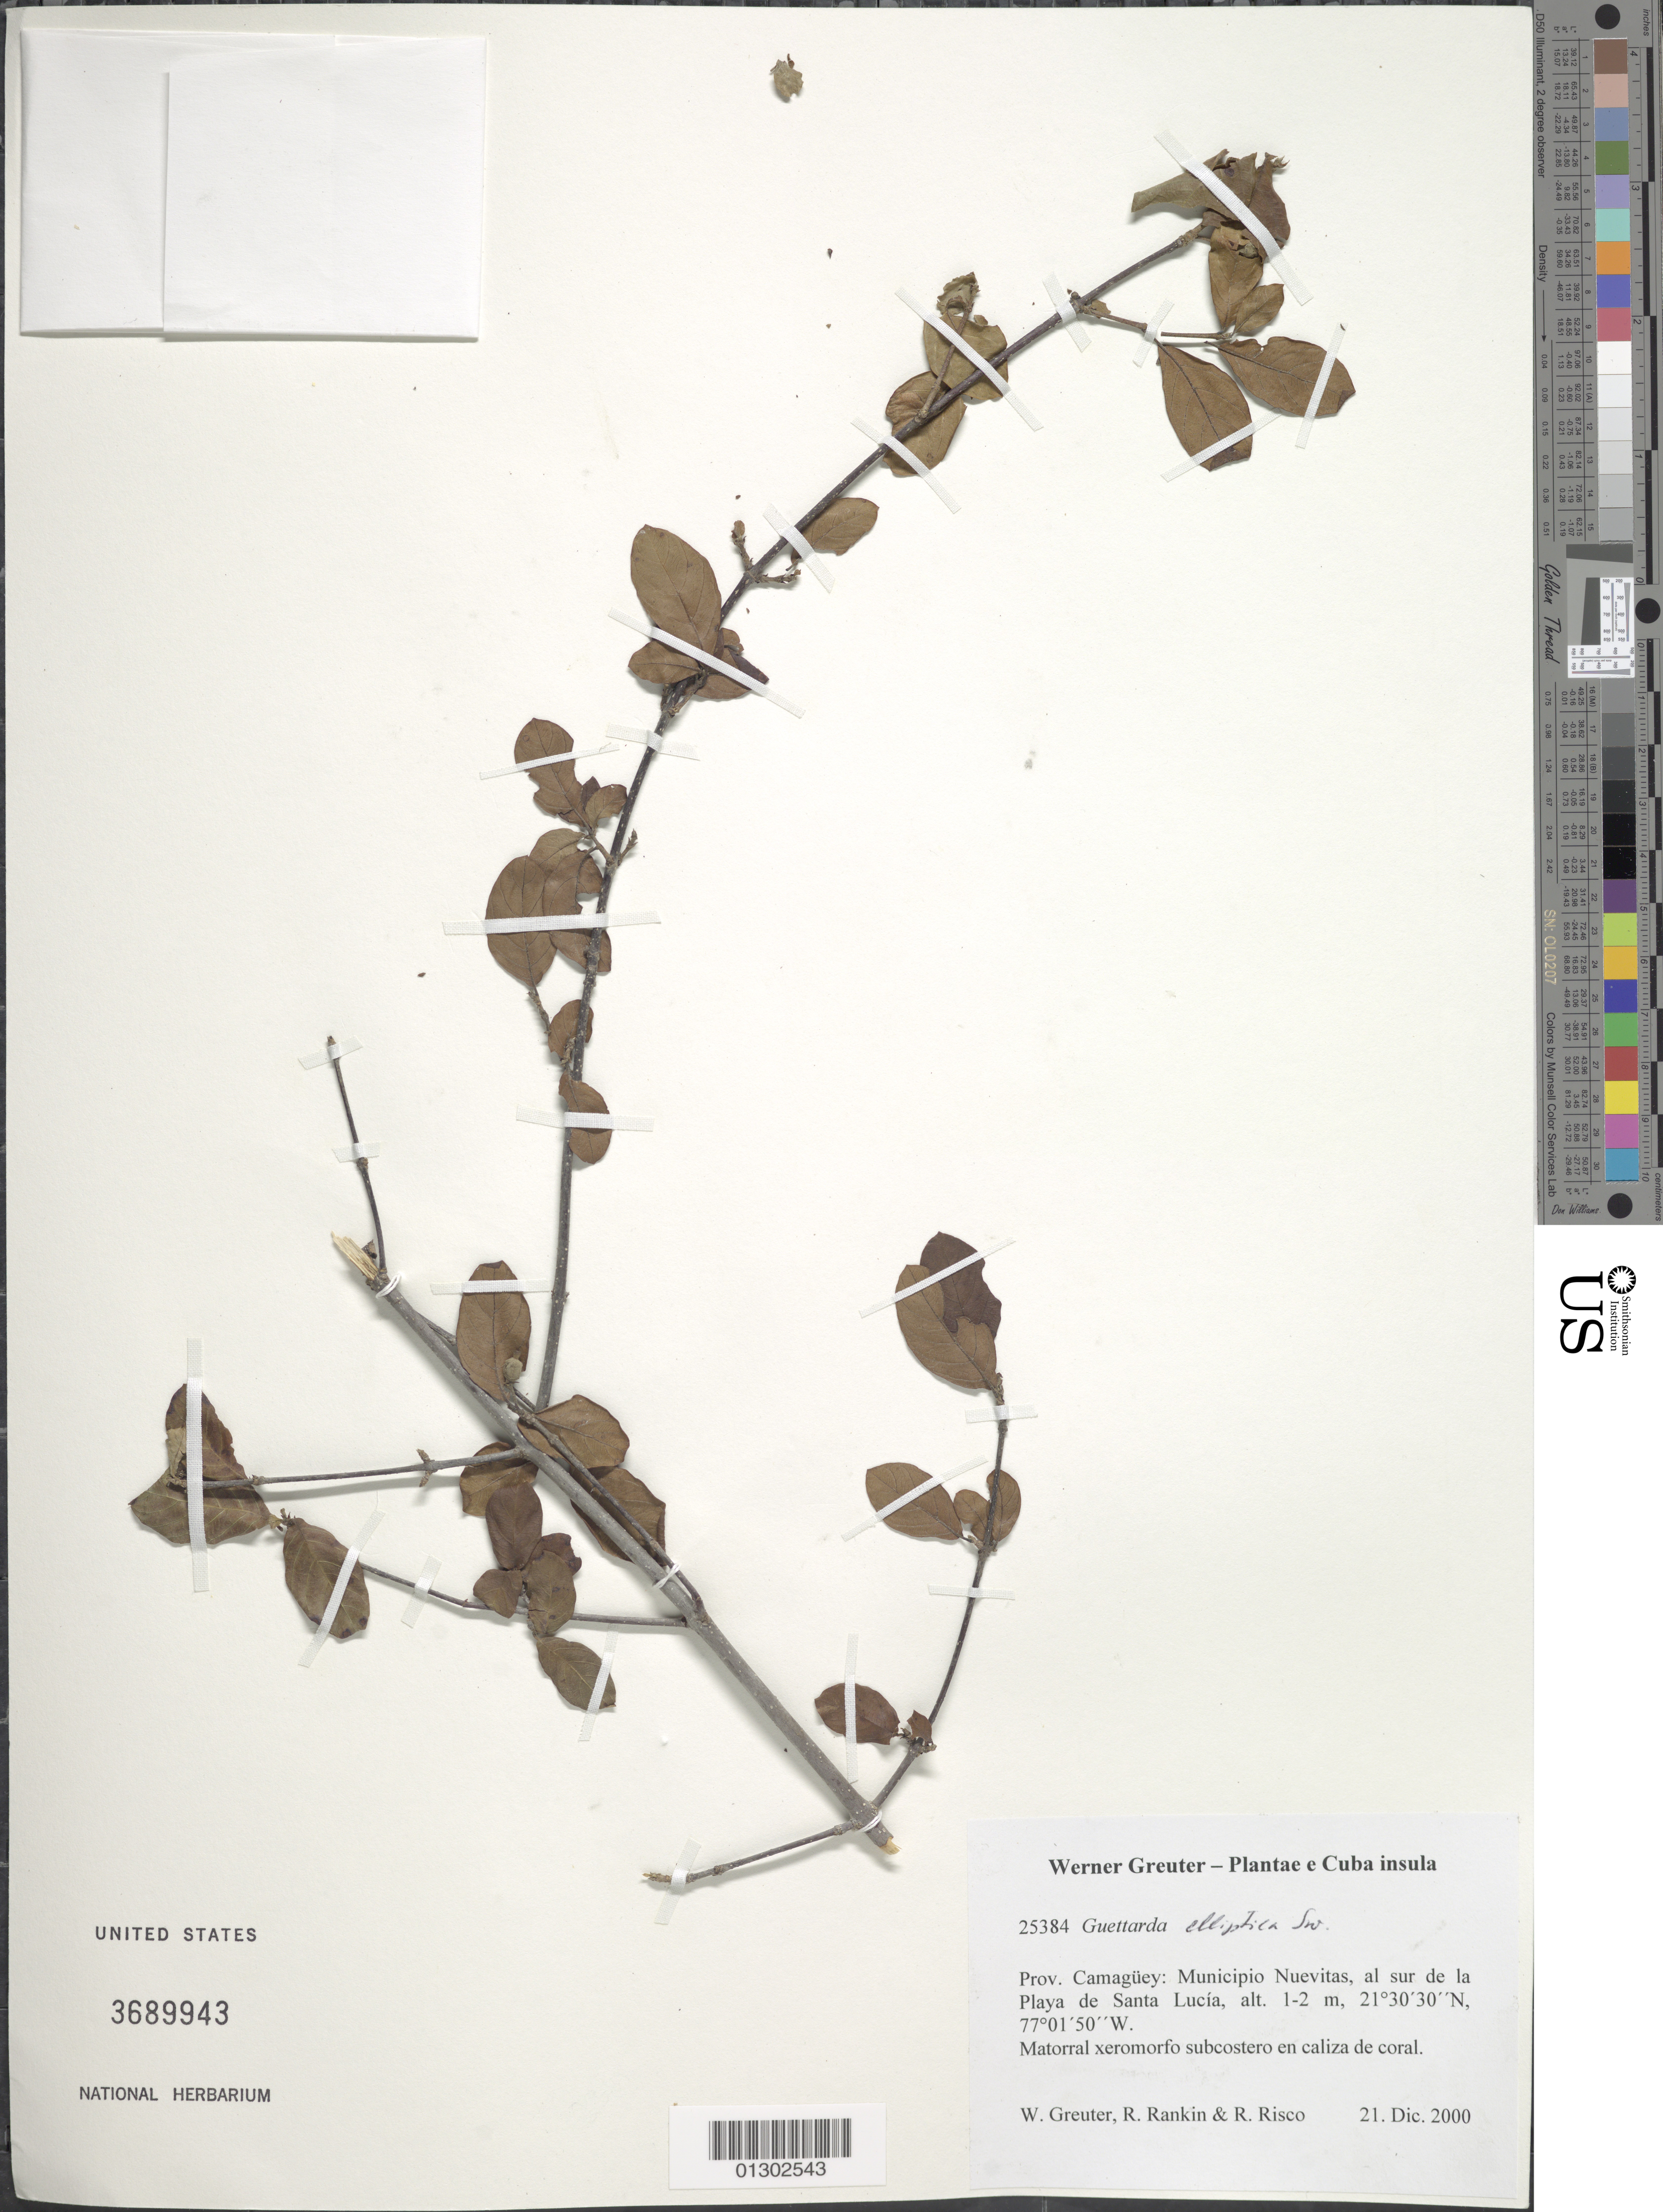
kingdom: Plantae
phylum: Tracheophyta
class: Magnoliopsida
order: Gentianales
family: Rubiaceae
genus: Guettarda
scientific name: Guettarda elliptica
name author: Sw.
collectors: W. R. Greuter, R. Rankin Rodriguez & R. Risco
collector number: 25384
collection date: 2000-12-21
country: Cuba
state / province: Camagüey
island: Cuba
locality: Municipio Nuevitas, al sur de la Playa de Santa Lucía.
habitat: Matorral xeromorfo subcostero en caliza de coral.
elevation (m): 1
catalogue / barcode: US 3689943